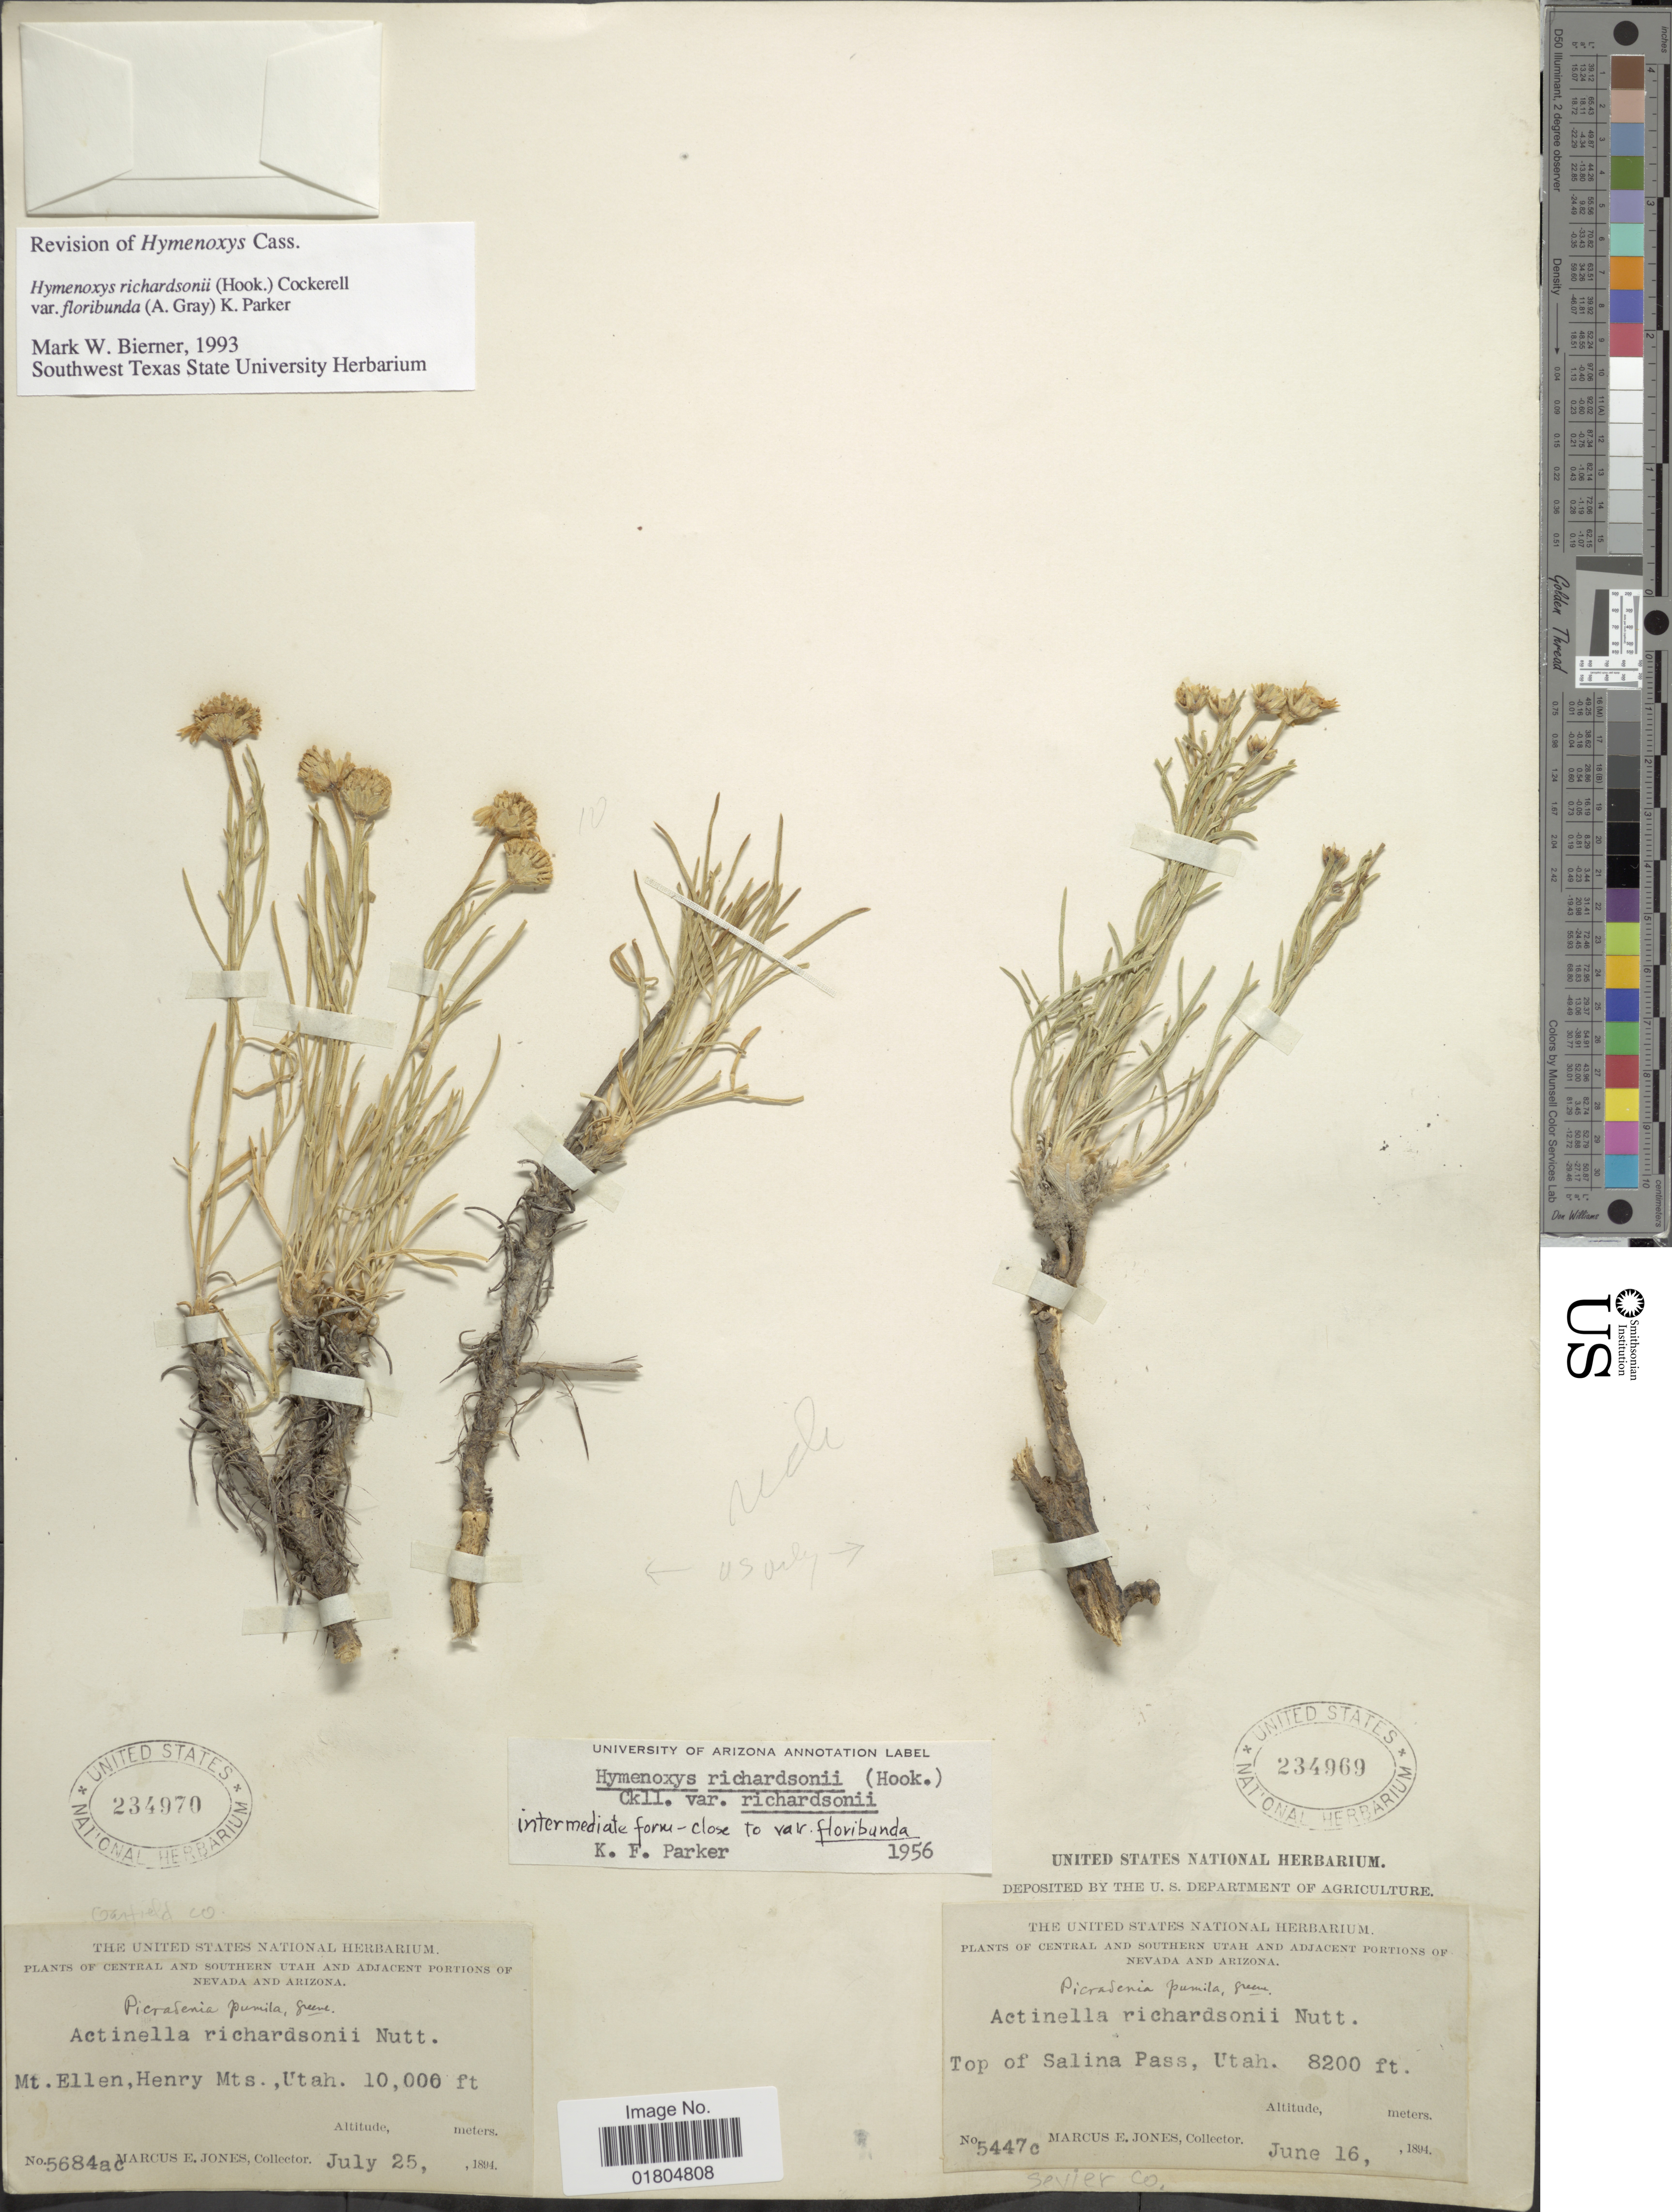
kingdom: Plantae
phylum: Tracheophyta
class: Magnoliopsida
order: Asterales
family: Asteraceae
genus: Hymenoxys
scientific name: Hymenoxys richardsonii var. floribunda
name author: (A. Gray) K.F. Parker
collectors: M. E. Jones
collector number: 5684ac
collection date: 1894-07-25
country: United States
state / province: Utah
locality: Central and southern Utah. Mt. Ellen, Henry Mts.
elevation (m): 3048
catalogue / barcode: US 234970-2